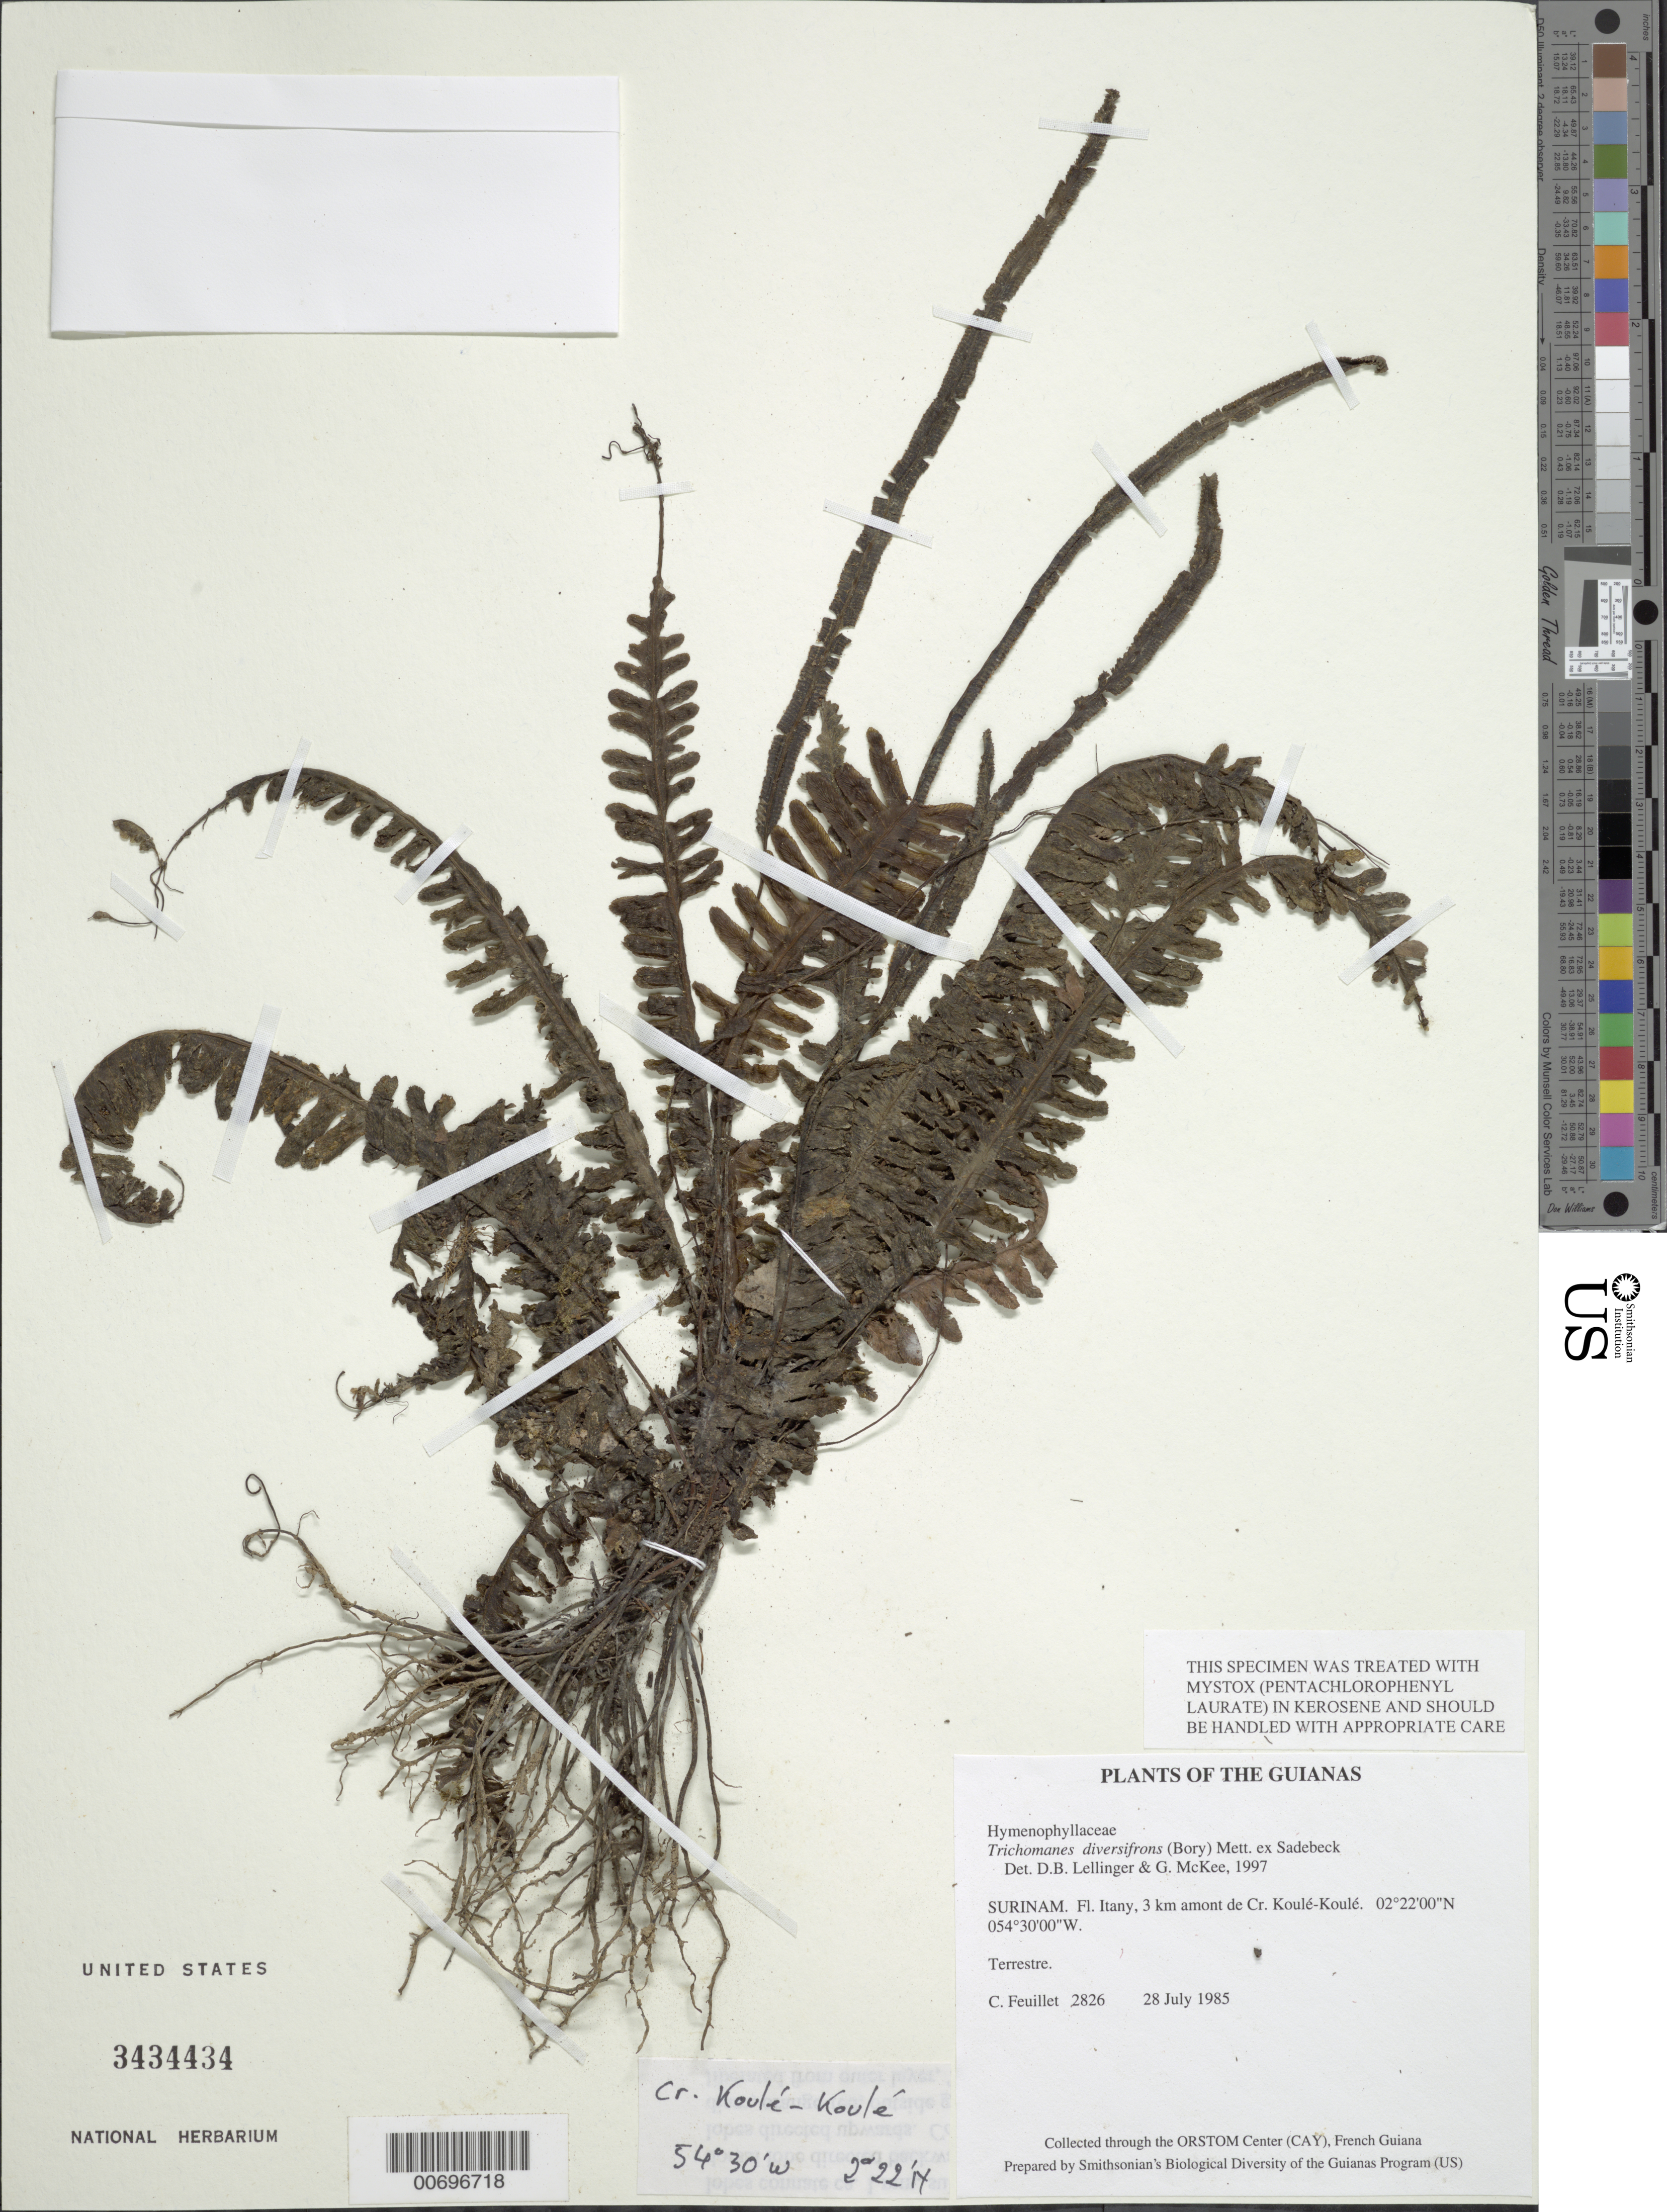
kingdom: Plantae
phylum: Tracheophyta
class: Polypodiopsida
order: Hymenophyllales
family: Hymenophyllaceae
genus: Trichomanes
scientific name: Trichomanes diversifrons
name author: (Bory) Mett. ex Sadeb.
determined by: Lellinger, D. B.; McKee, G. S.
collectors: C. Feuillet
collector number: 2826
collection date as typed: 28-Jul-85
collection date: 1985-07-28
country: Suriname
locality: Litani R., 3 km amont de Cr. Koulé-Koulé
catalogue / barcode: US 3434434